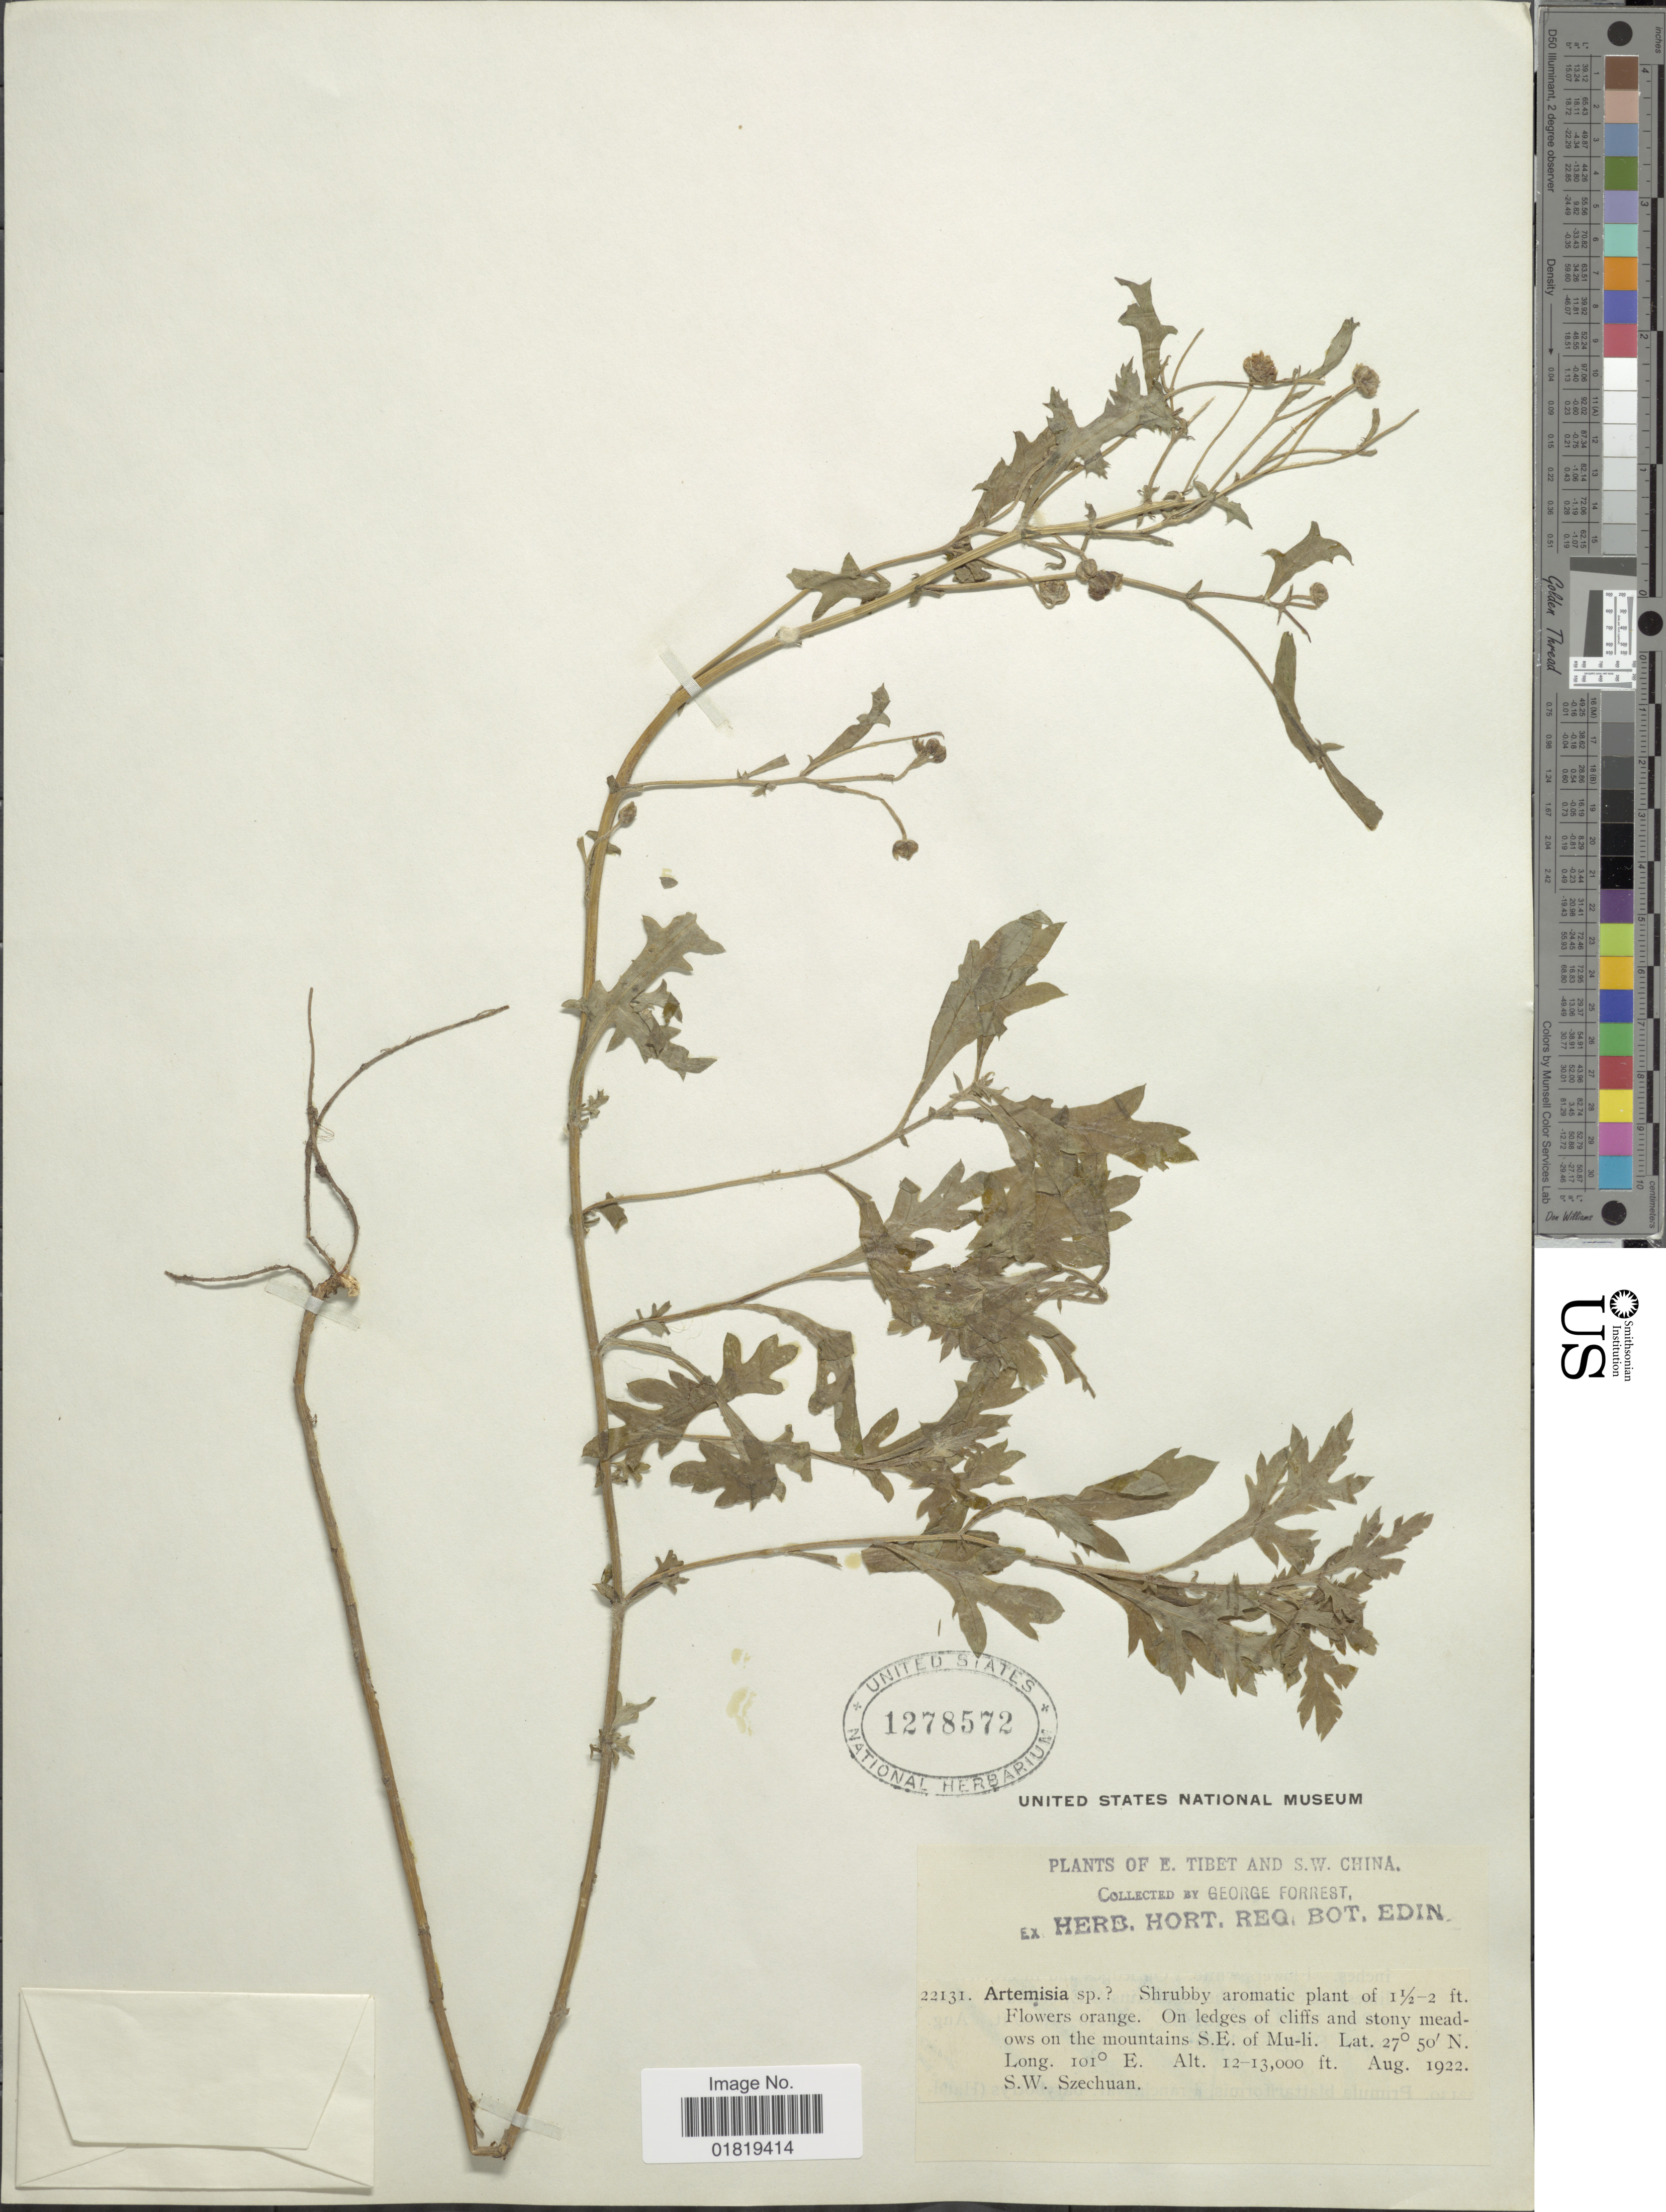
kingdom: Plantae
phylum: Tracheophyta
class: Magnoliopsida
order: Asterales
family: Asteraceae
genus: Artemisia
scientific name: Artemisia sp.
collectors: G. Forrest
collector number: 22131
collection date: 1922-08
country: China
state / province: Sichuan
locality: On the mountains S. E. of Mu-li, S. W. Szechuan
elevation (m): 3658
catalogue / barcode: US 1278572